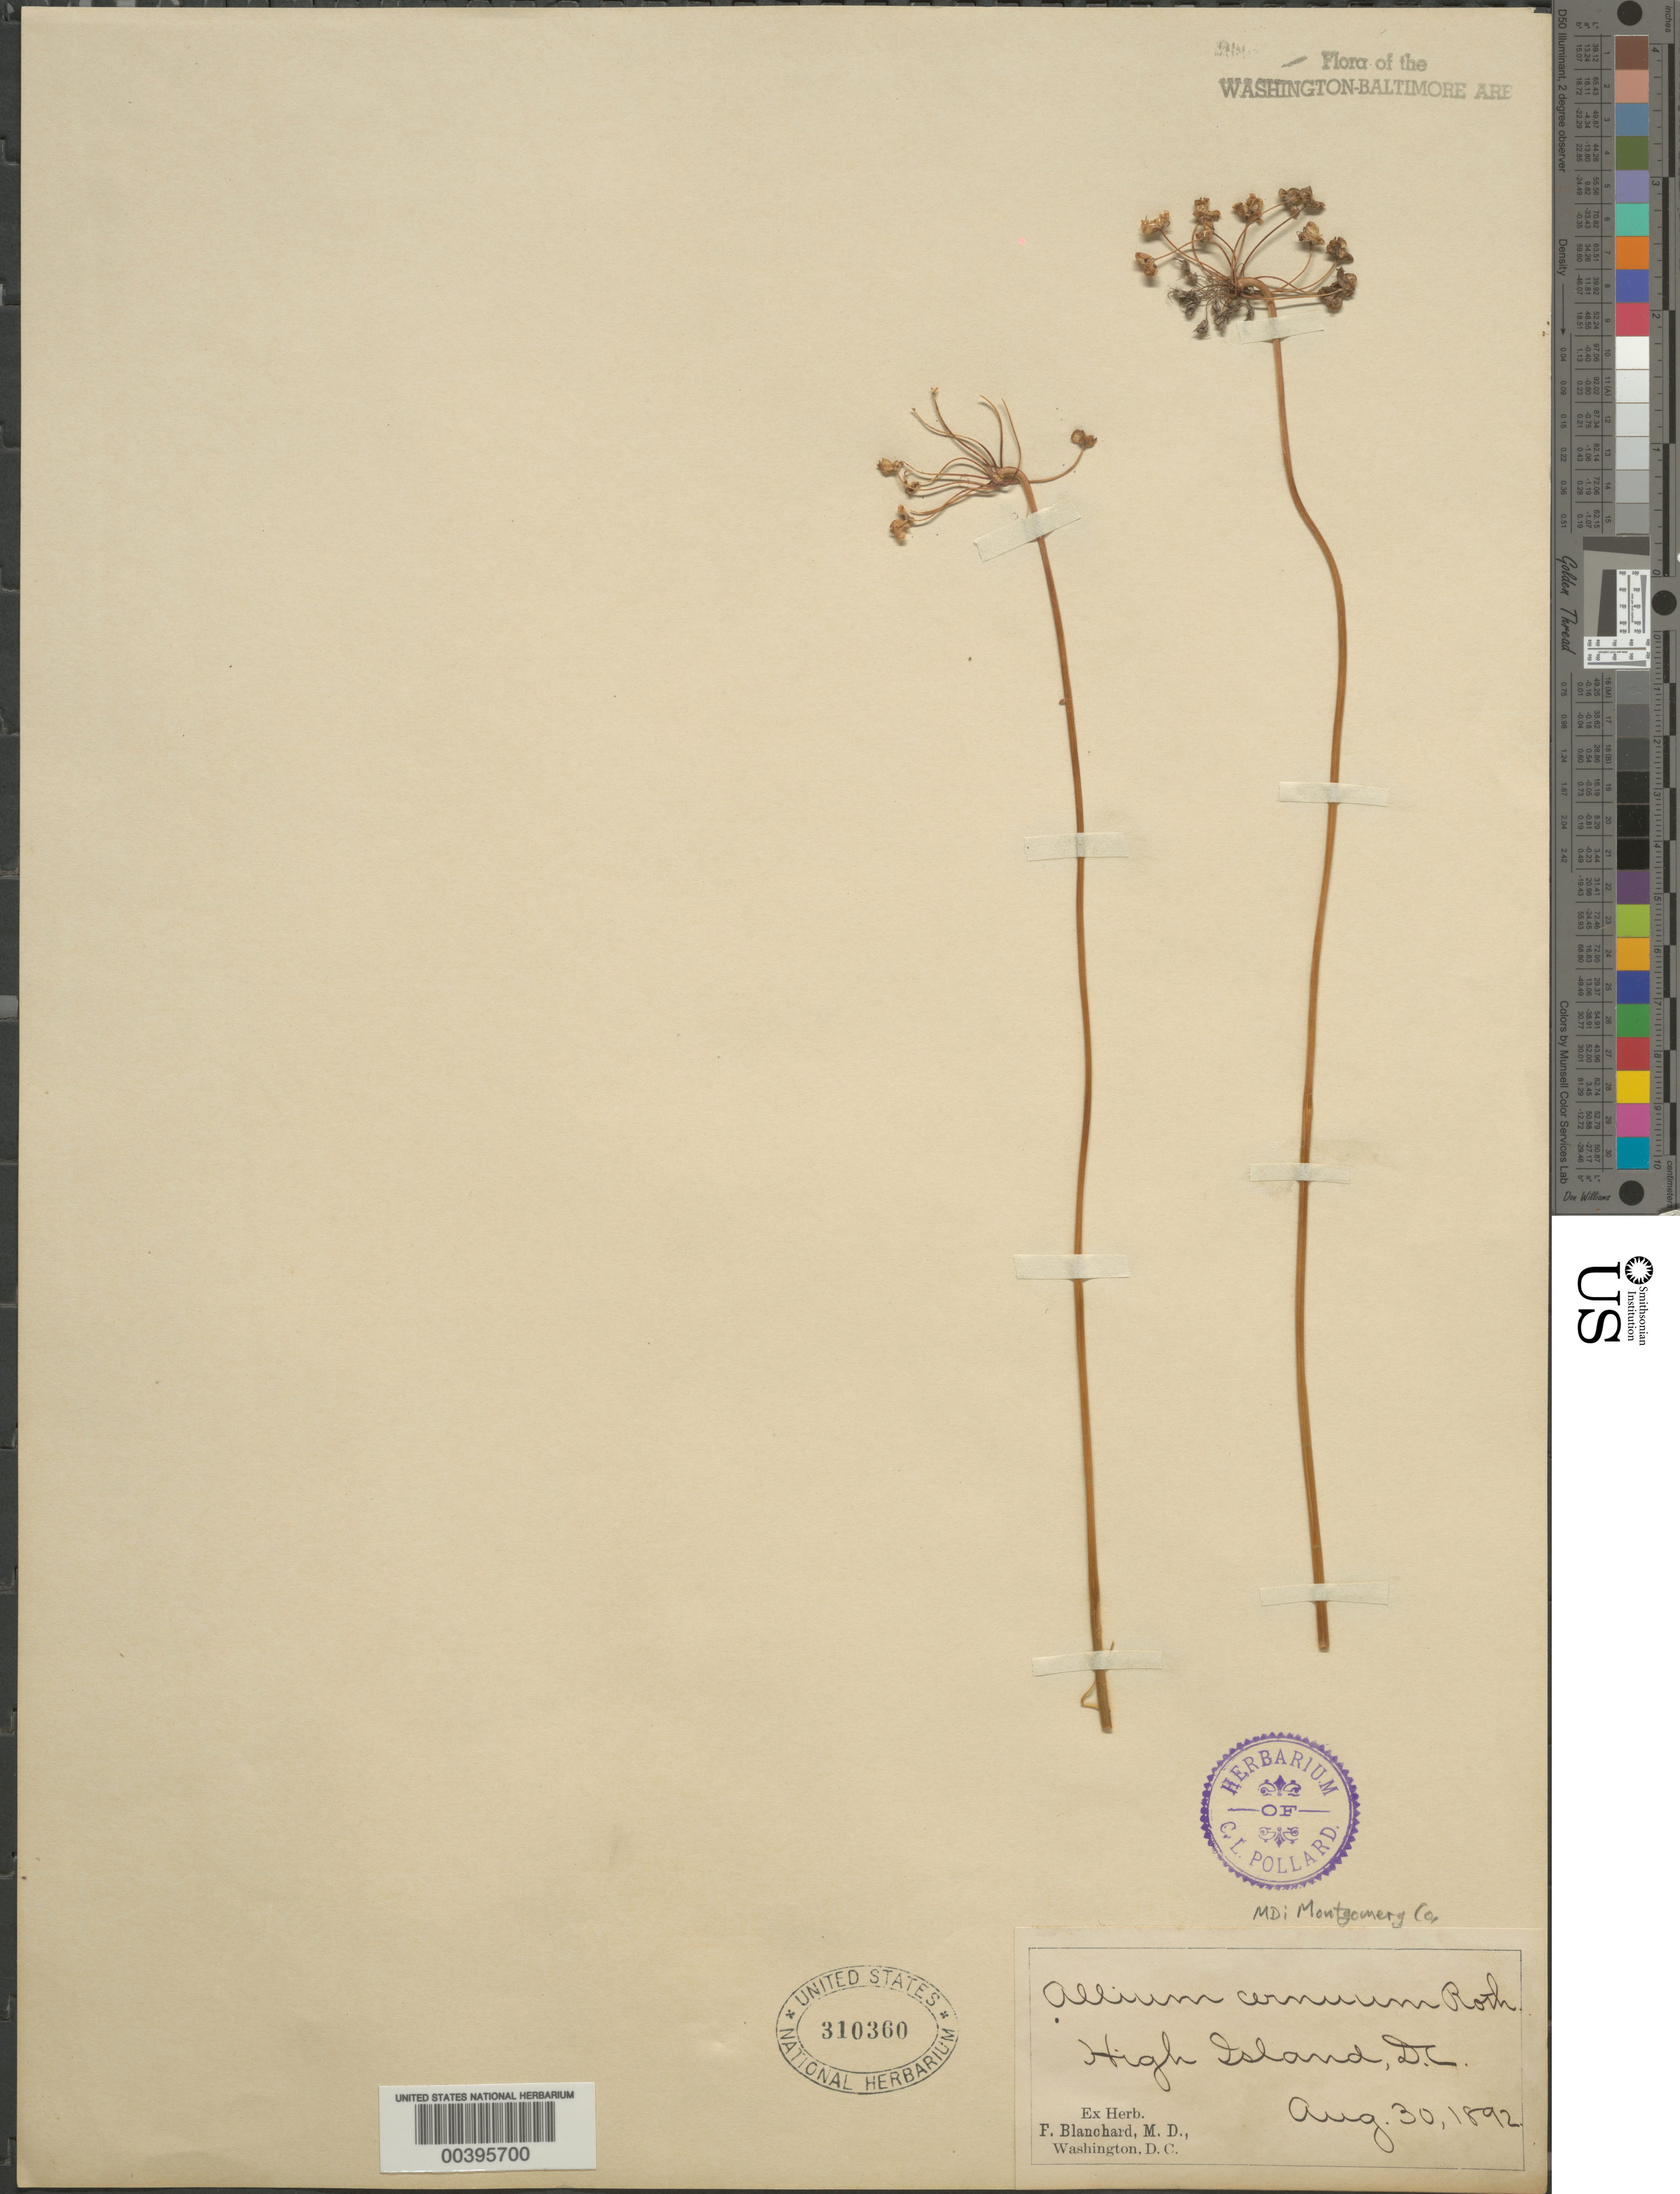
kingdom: Plantae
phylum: Tracheophyta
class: Liliopsida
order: Asparagales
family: Amaryllidaceae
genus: Allium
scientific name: Allium cernuum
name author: Roth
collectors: F. Blanchard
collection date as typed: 30 Aug 1892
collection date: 1892-08-30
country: United States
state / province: Maryland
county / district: Montgomery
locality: High Island C. & O. Canal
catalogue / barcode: US 310360